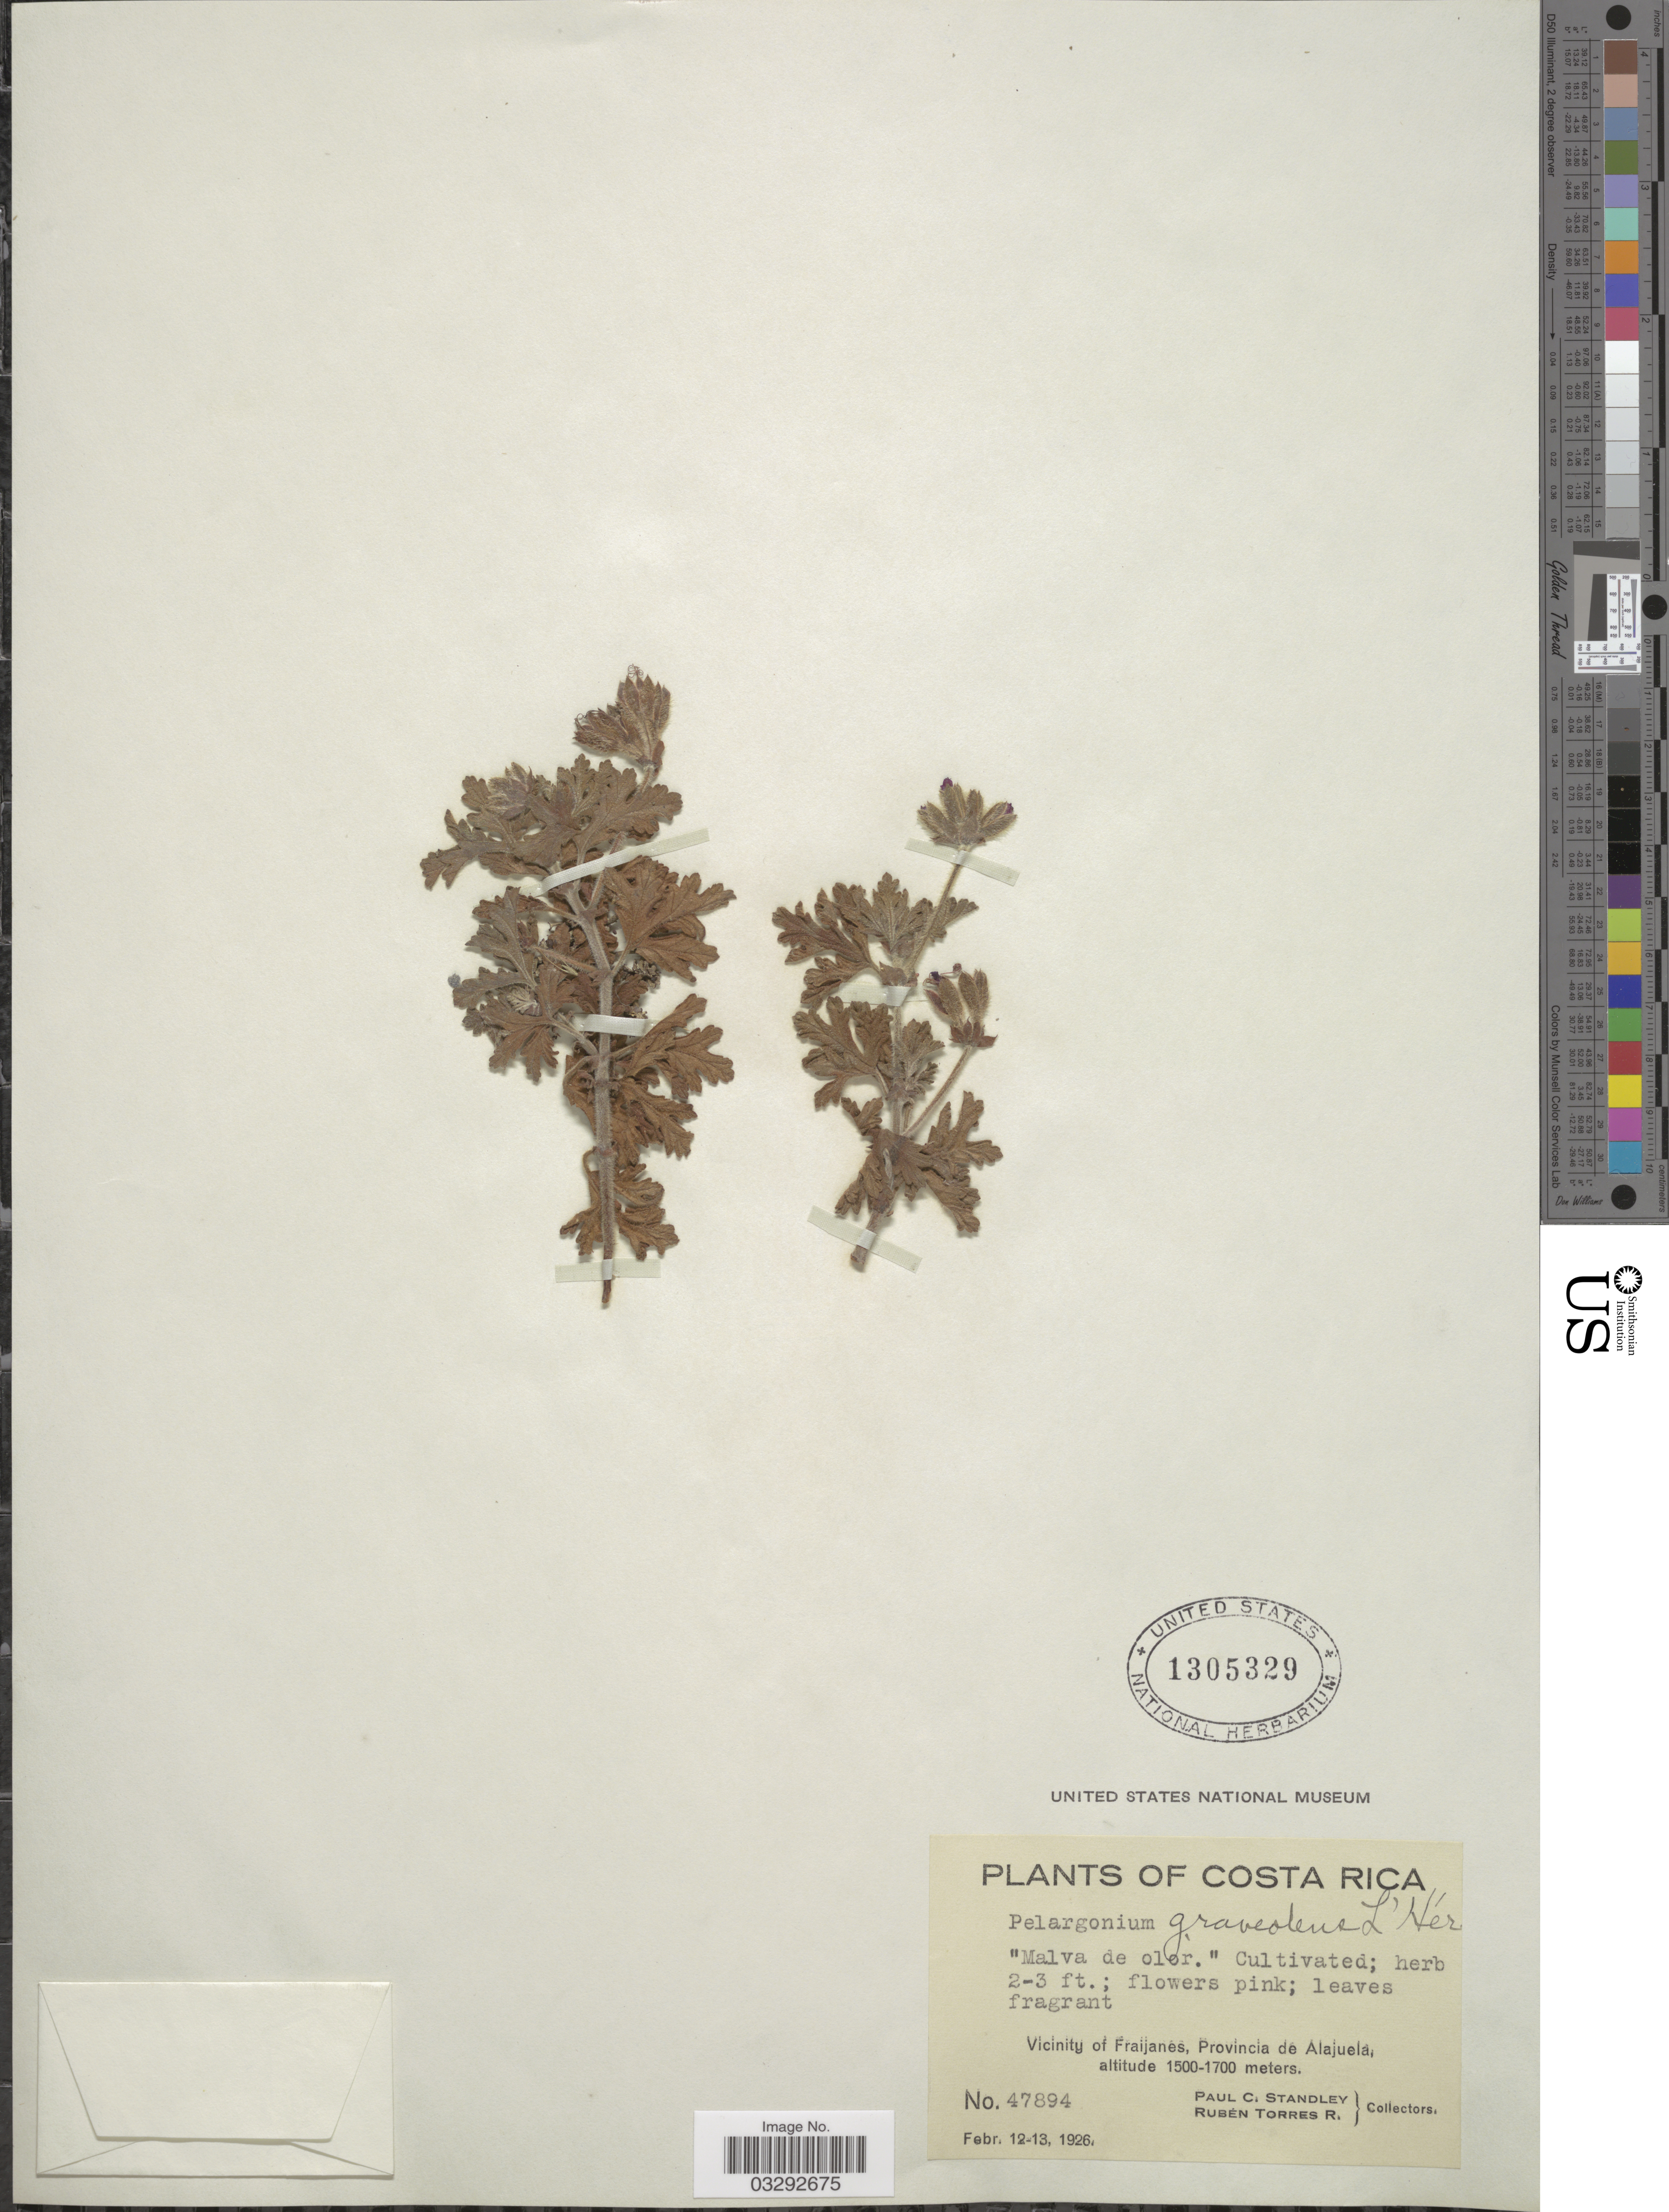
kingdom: Plantae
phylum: Tracheophyta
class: Magnoliopsida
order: Geraniales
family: Geraniaceae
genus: Pelargonium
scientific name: Pelargonium graveolens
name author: L'Hér. ex Aiton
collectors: P. C. Standley & R. Torres Rojas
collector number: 47894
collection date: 1926-02-12/1926-02-13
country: Costa Rica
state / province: Alajuela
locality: Vicinity of Fraijanes.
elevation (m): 1500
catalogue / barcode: US 1305329